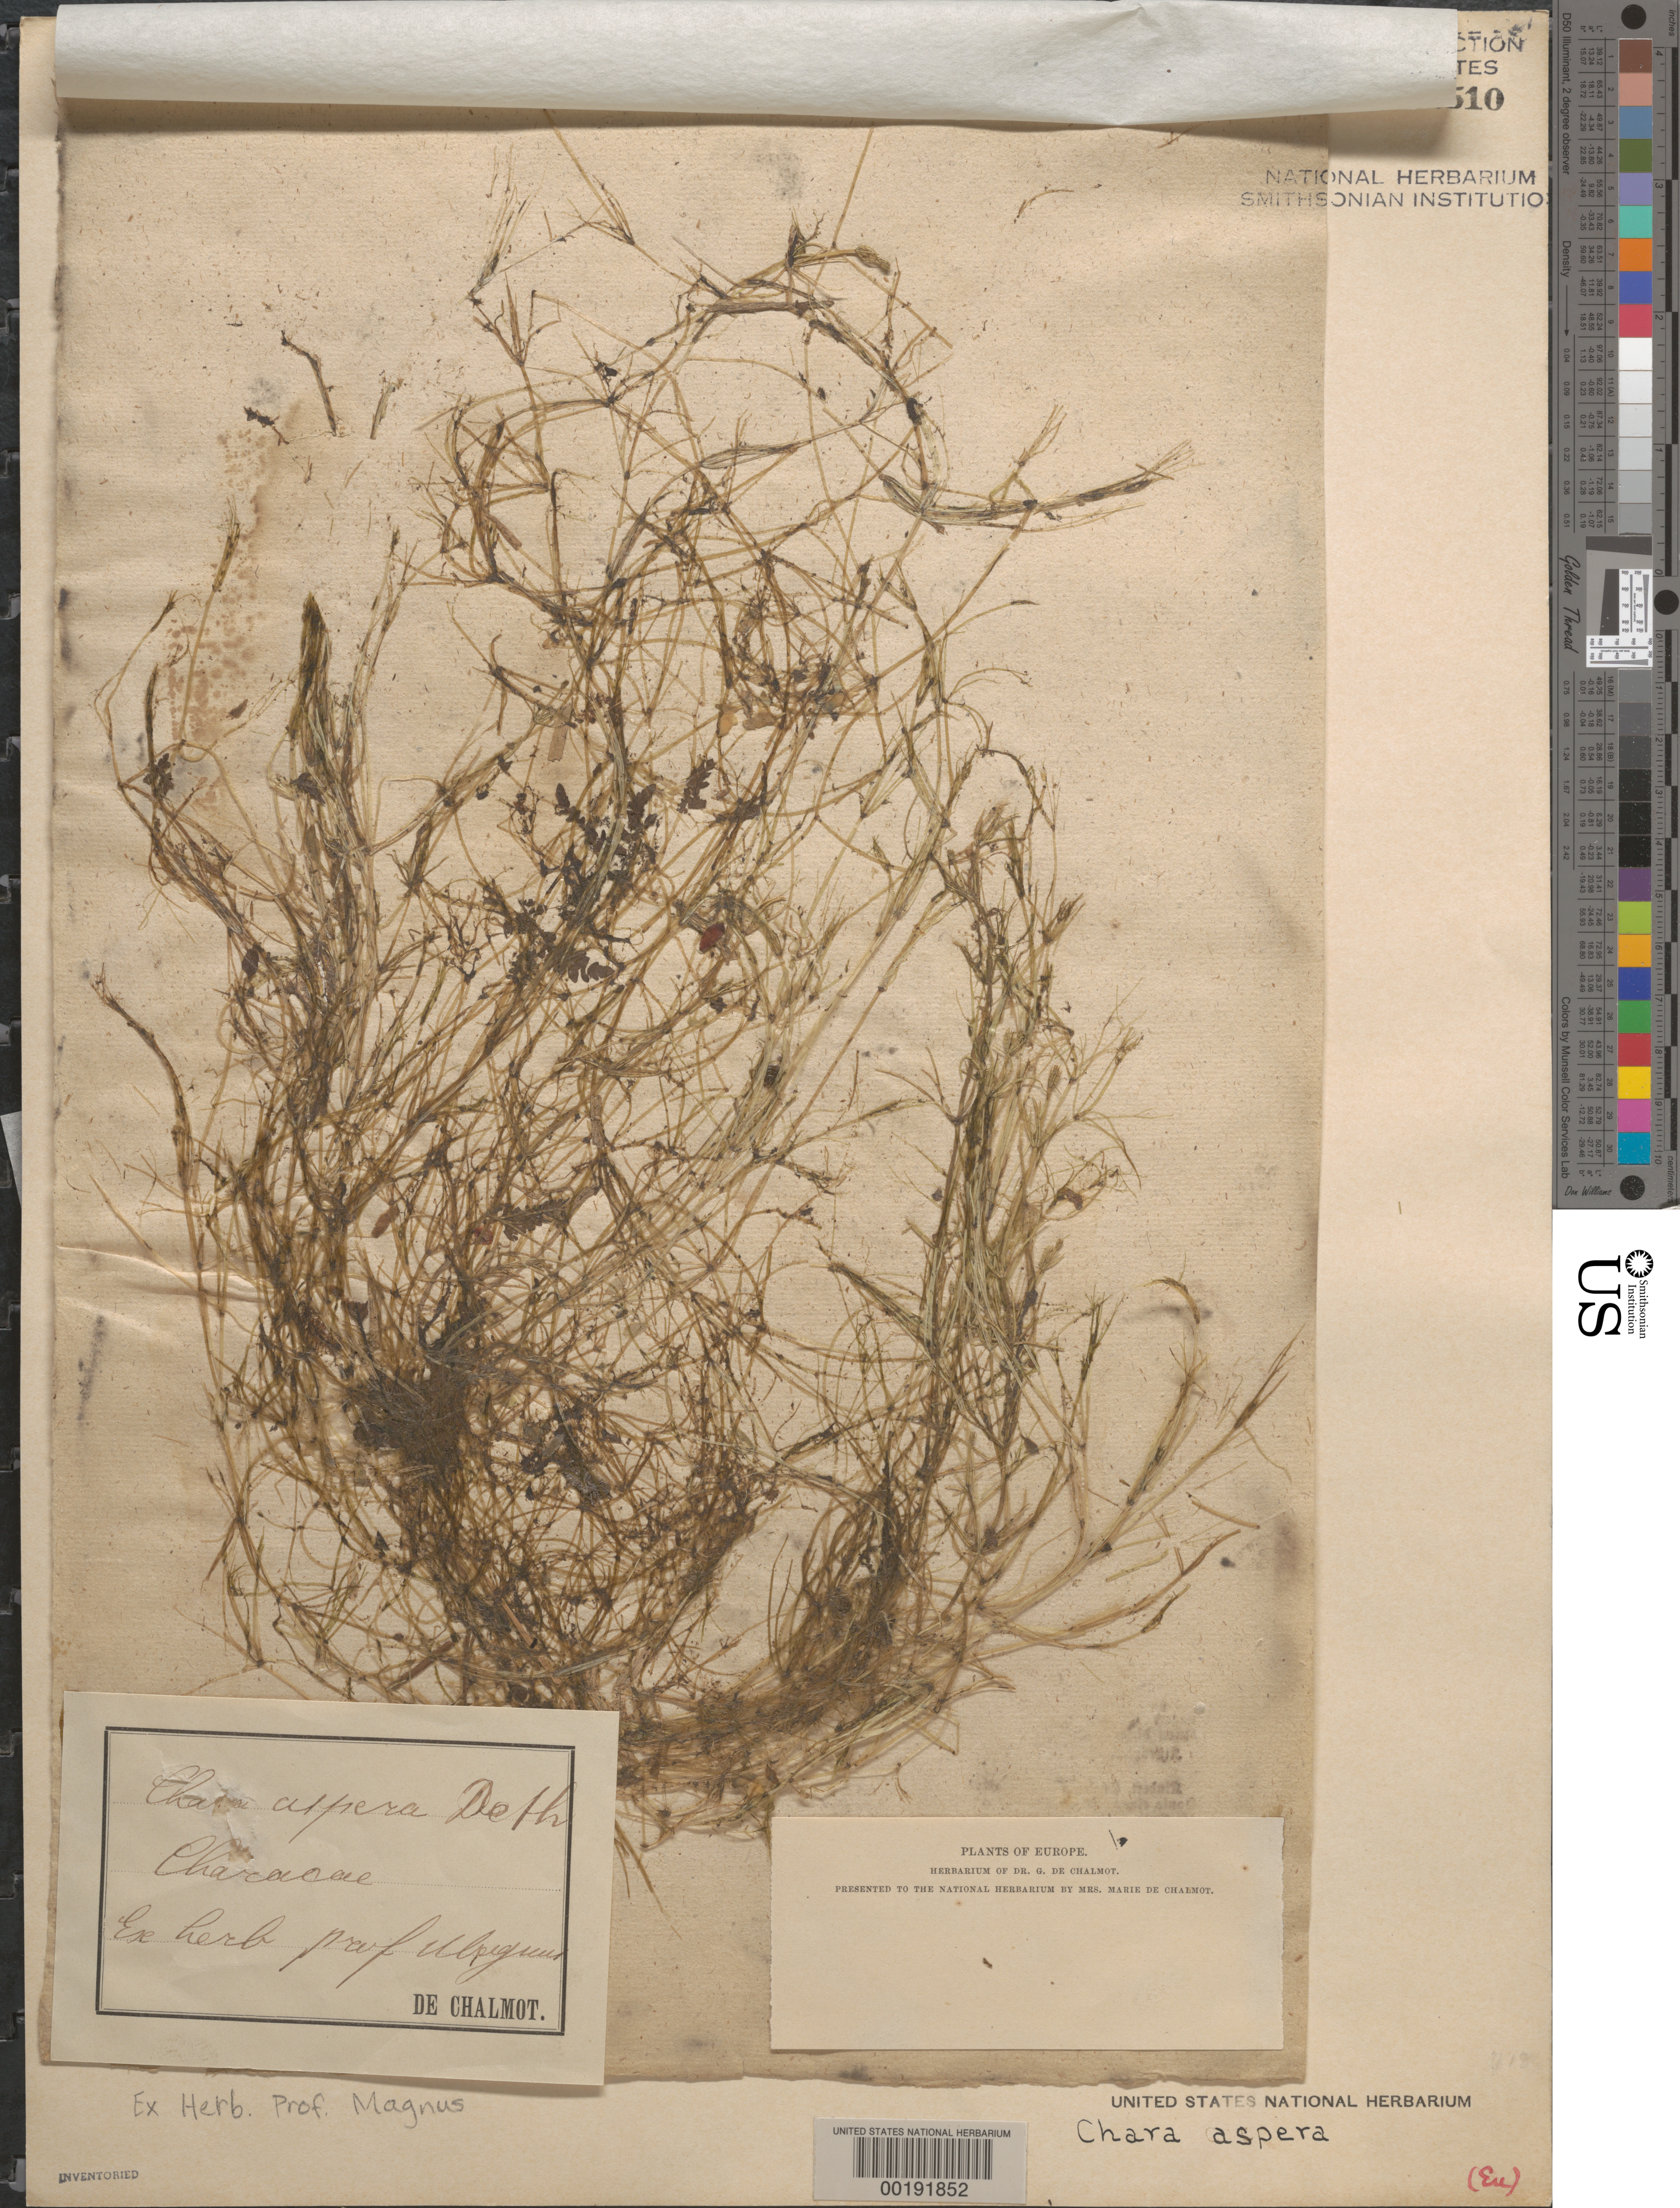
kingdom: Plantae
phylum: Charophyta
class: Charophyceae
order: Charales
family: Characeae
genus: Chara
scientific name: Chara aspera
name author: Willd.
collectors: ex herb. P.W. Magnus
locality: Europe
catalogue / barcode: US 82510